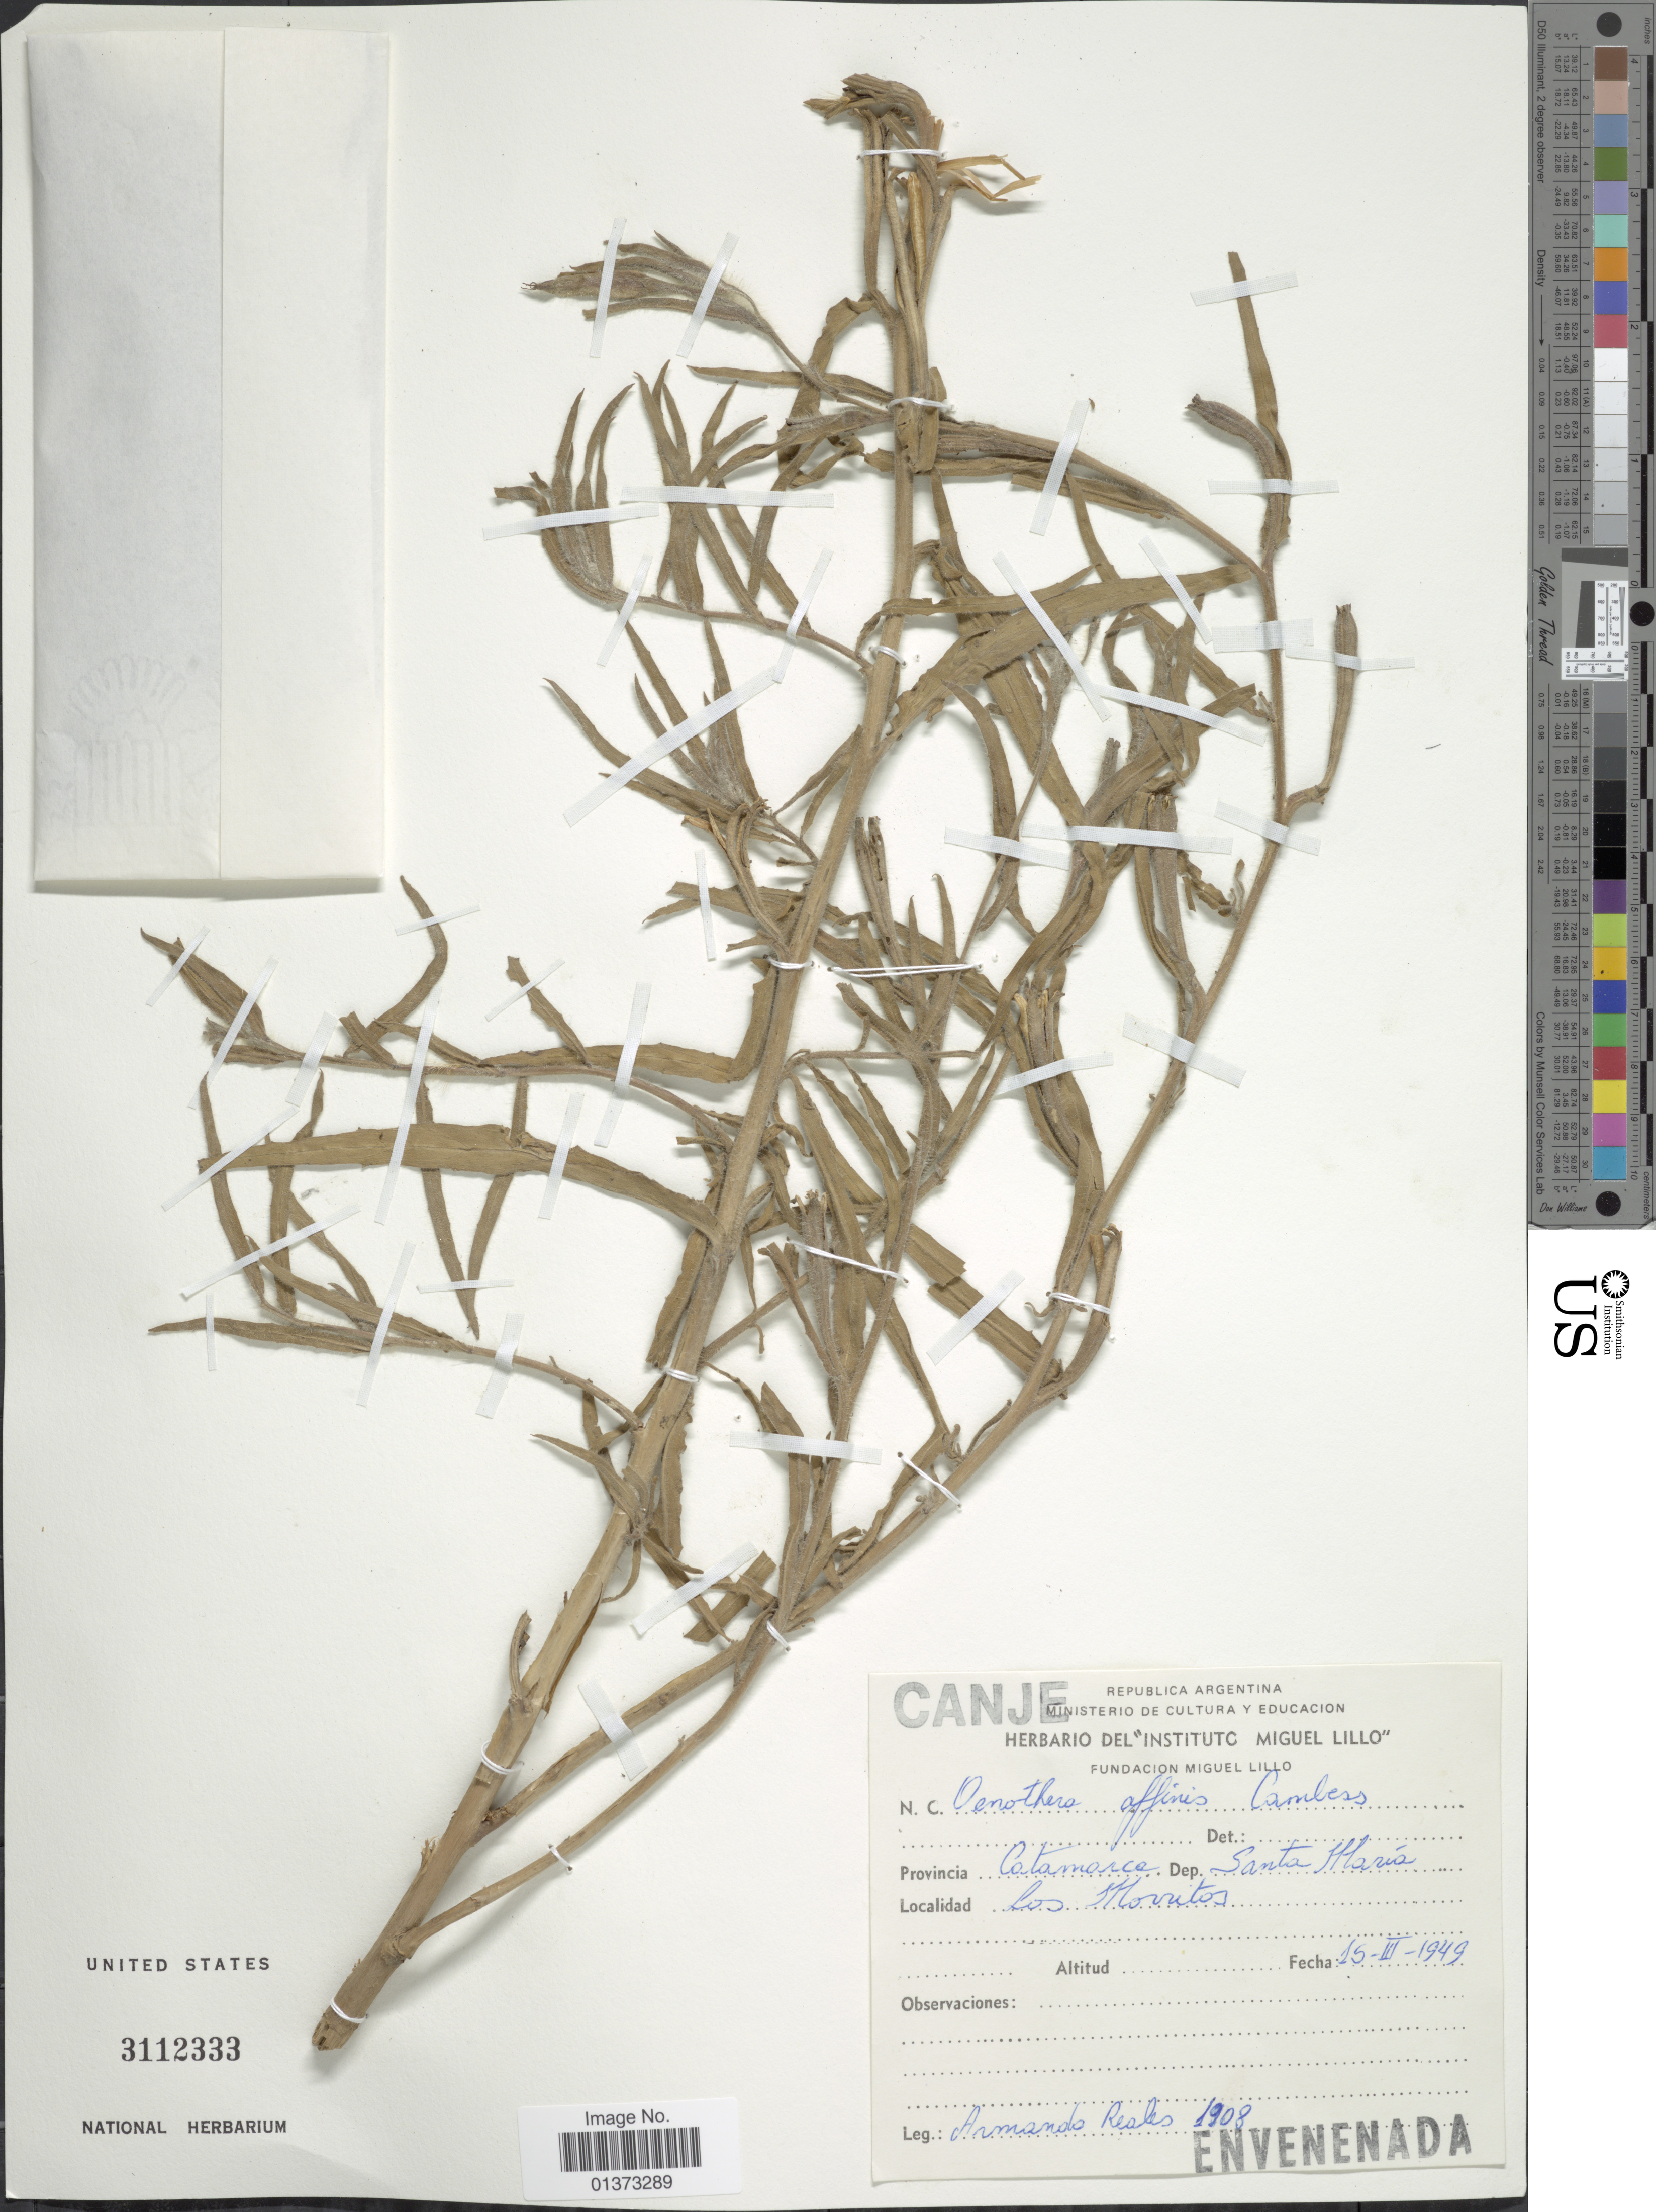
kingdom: Plantae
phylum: Tracheophyta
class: Magnoliopsida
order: Myrtales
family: Onagraceae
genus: Oenothera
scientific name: Oenothera affinis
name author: Cambess.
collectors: A. Reales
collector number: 1908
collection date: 1949-03-15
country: Argentina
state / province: Catamarca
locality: Dep. Santa María, los Morritos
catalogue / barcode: US 3112333